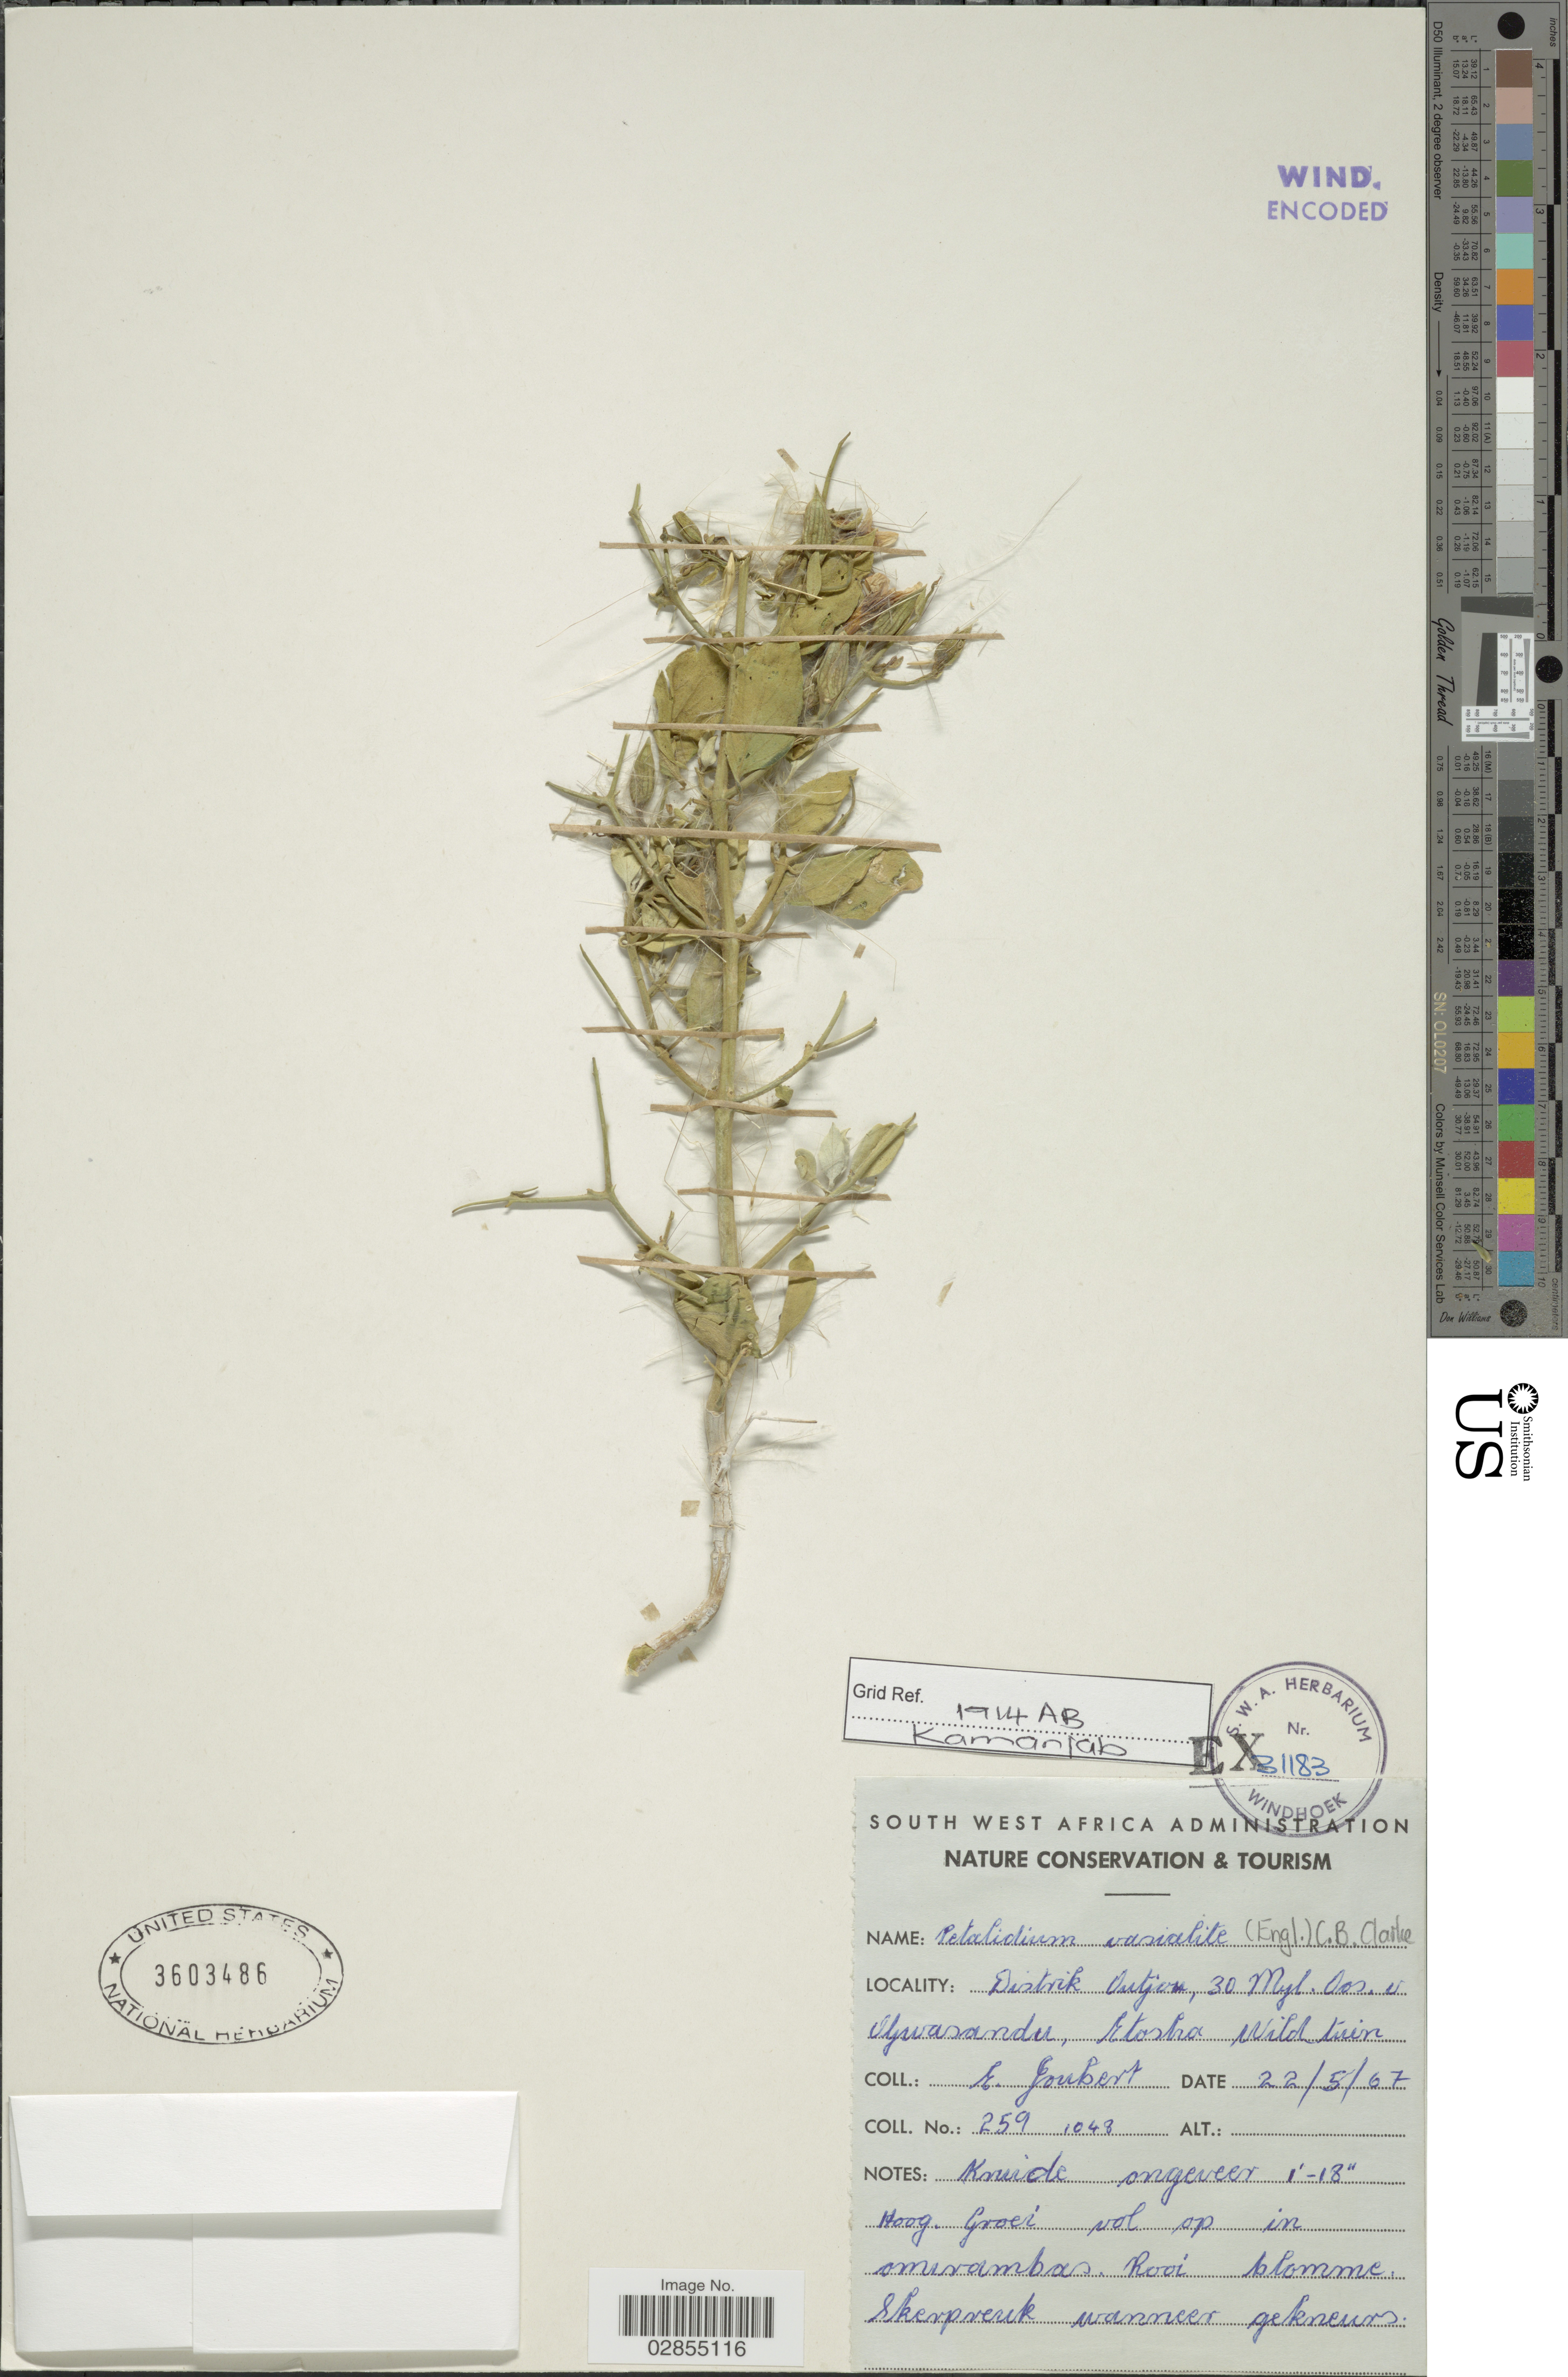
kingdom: Plantae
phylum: Tracheophyta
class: Magnoliopsida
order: Lamiales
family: Acanthaceae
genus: Petalidium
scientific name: Petalidium variabile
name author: C.B. Clarke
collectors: E. Joubert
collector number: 259/1048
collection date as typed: Transcribed d/m/y: 22/5/67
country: Namibia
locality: South West Africa Administration, Distrik Outjon, 30 Myl. Oos. e Otjiwasandu, Etosha Wild tuin.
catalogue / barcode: US 3603486